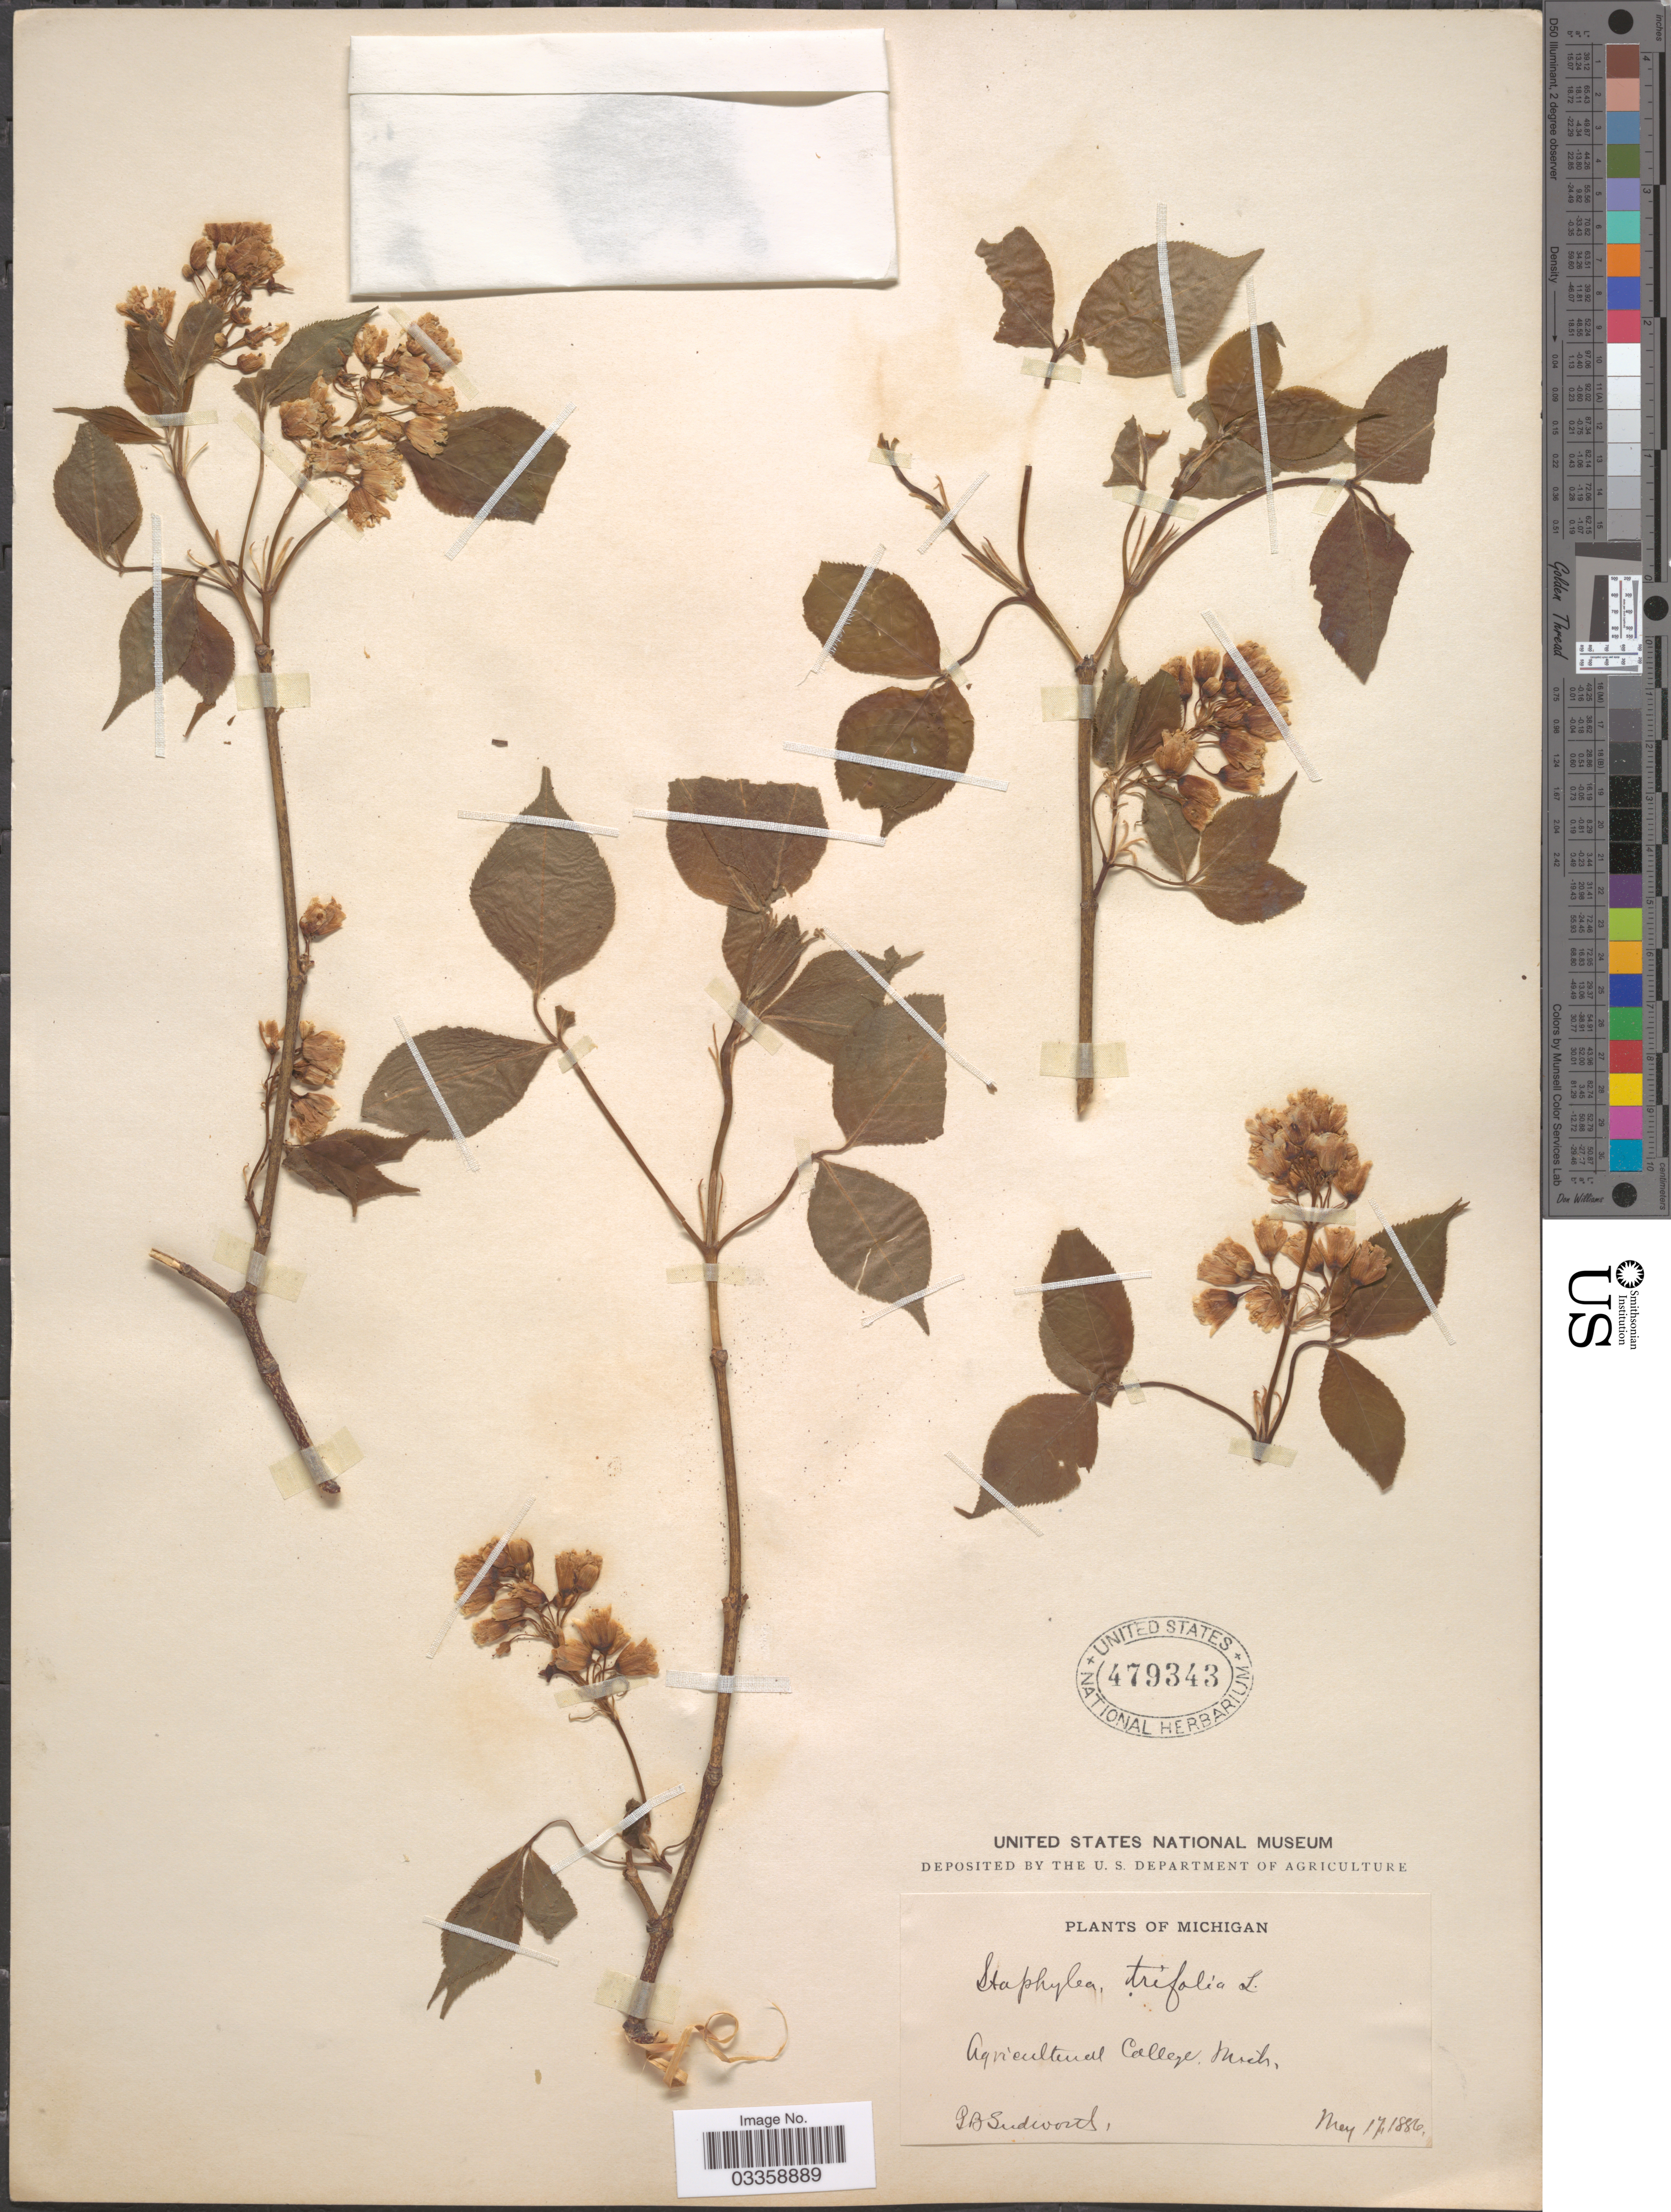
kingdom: Plantae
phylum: Tracheophyta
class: Magnoliopsida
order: Crossosomatales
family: Staphyleaceae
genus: Staphylea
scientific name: Staphylea trifolia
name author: L.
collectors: G. B. Sudworth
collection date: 1886-05-17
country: United States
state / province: Michigan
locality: Agricultural College.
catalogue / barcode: US 479343